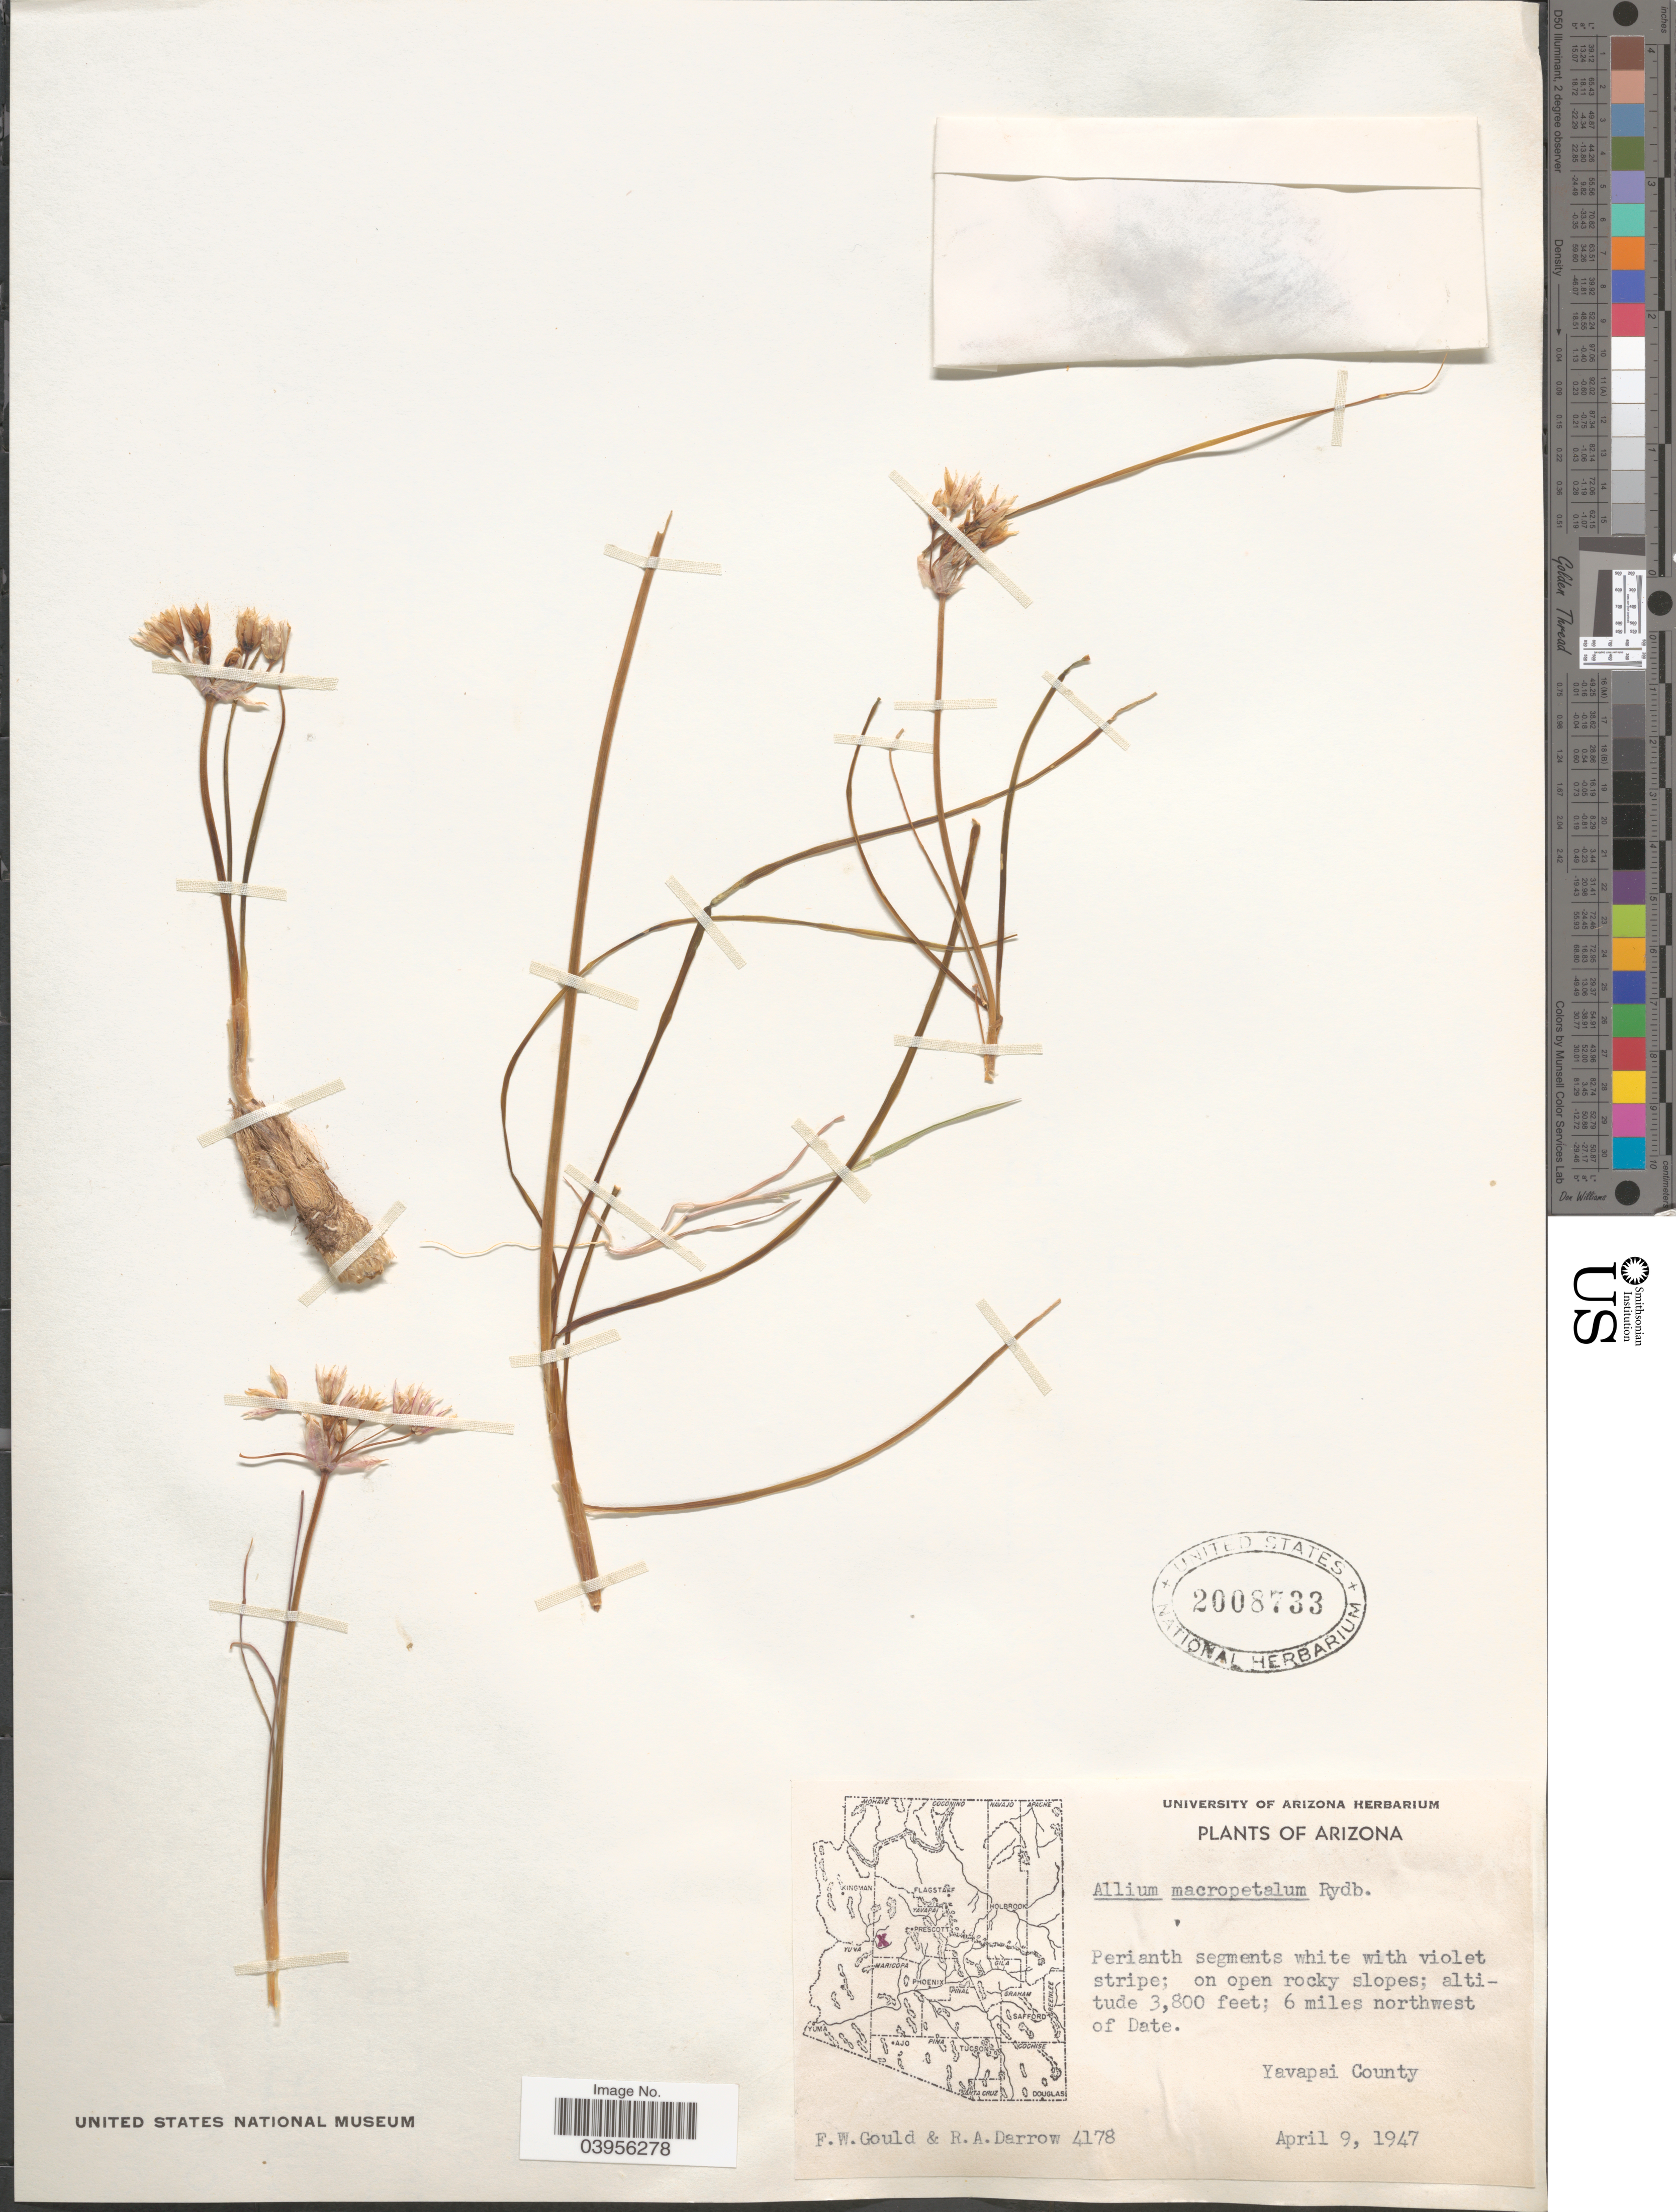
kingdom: Plantae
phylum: Tracheophyta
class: Liliopsida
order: Asparagales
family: Amaryllidaceae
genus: Allium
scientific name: Allium macropetalum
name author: Rydb.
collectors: F. W. Gould & R. A. Darrow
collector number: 4178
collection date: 1947-04-09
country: United States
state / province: Arizona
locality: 6 miles northwest of Date. Yavapai County.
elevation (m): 1158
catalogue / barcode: US 2008733